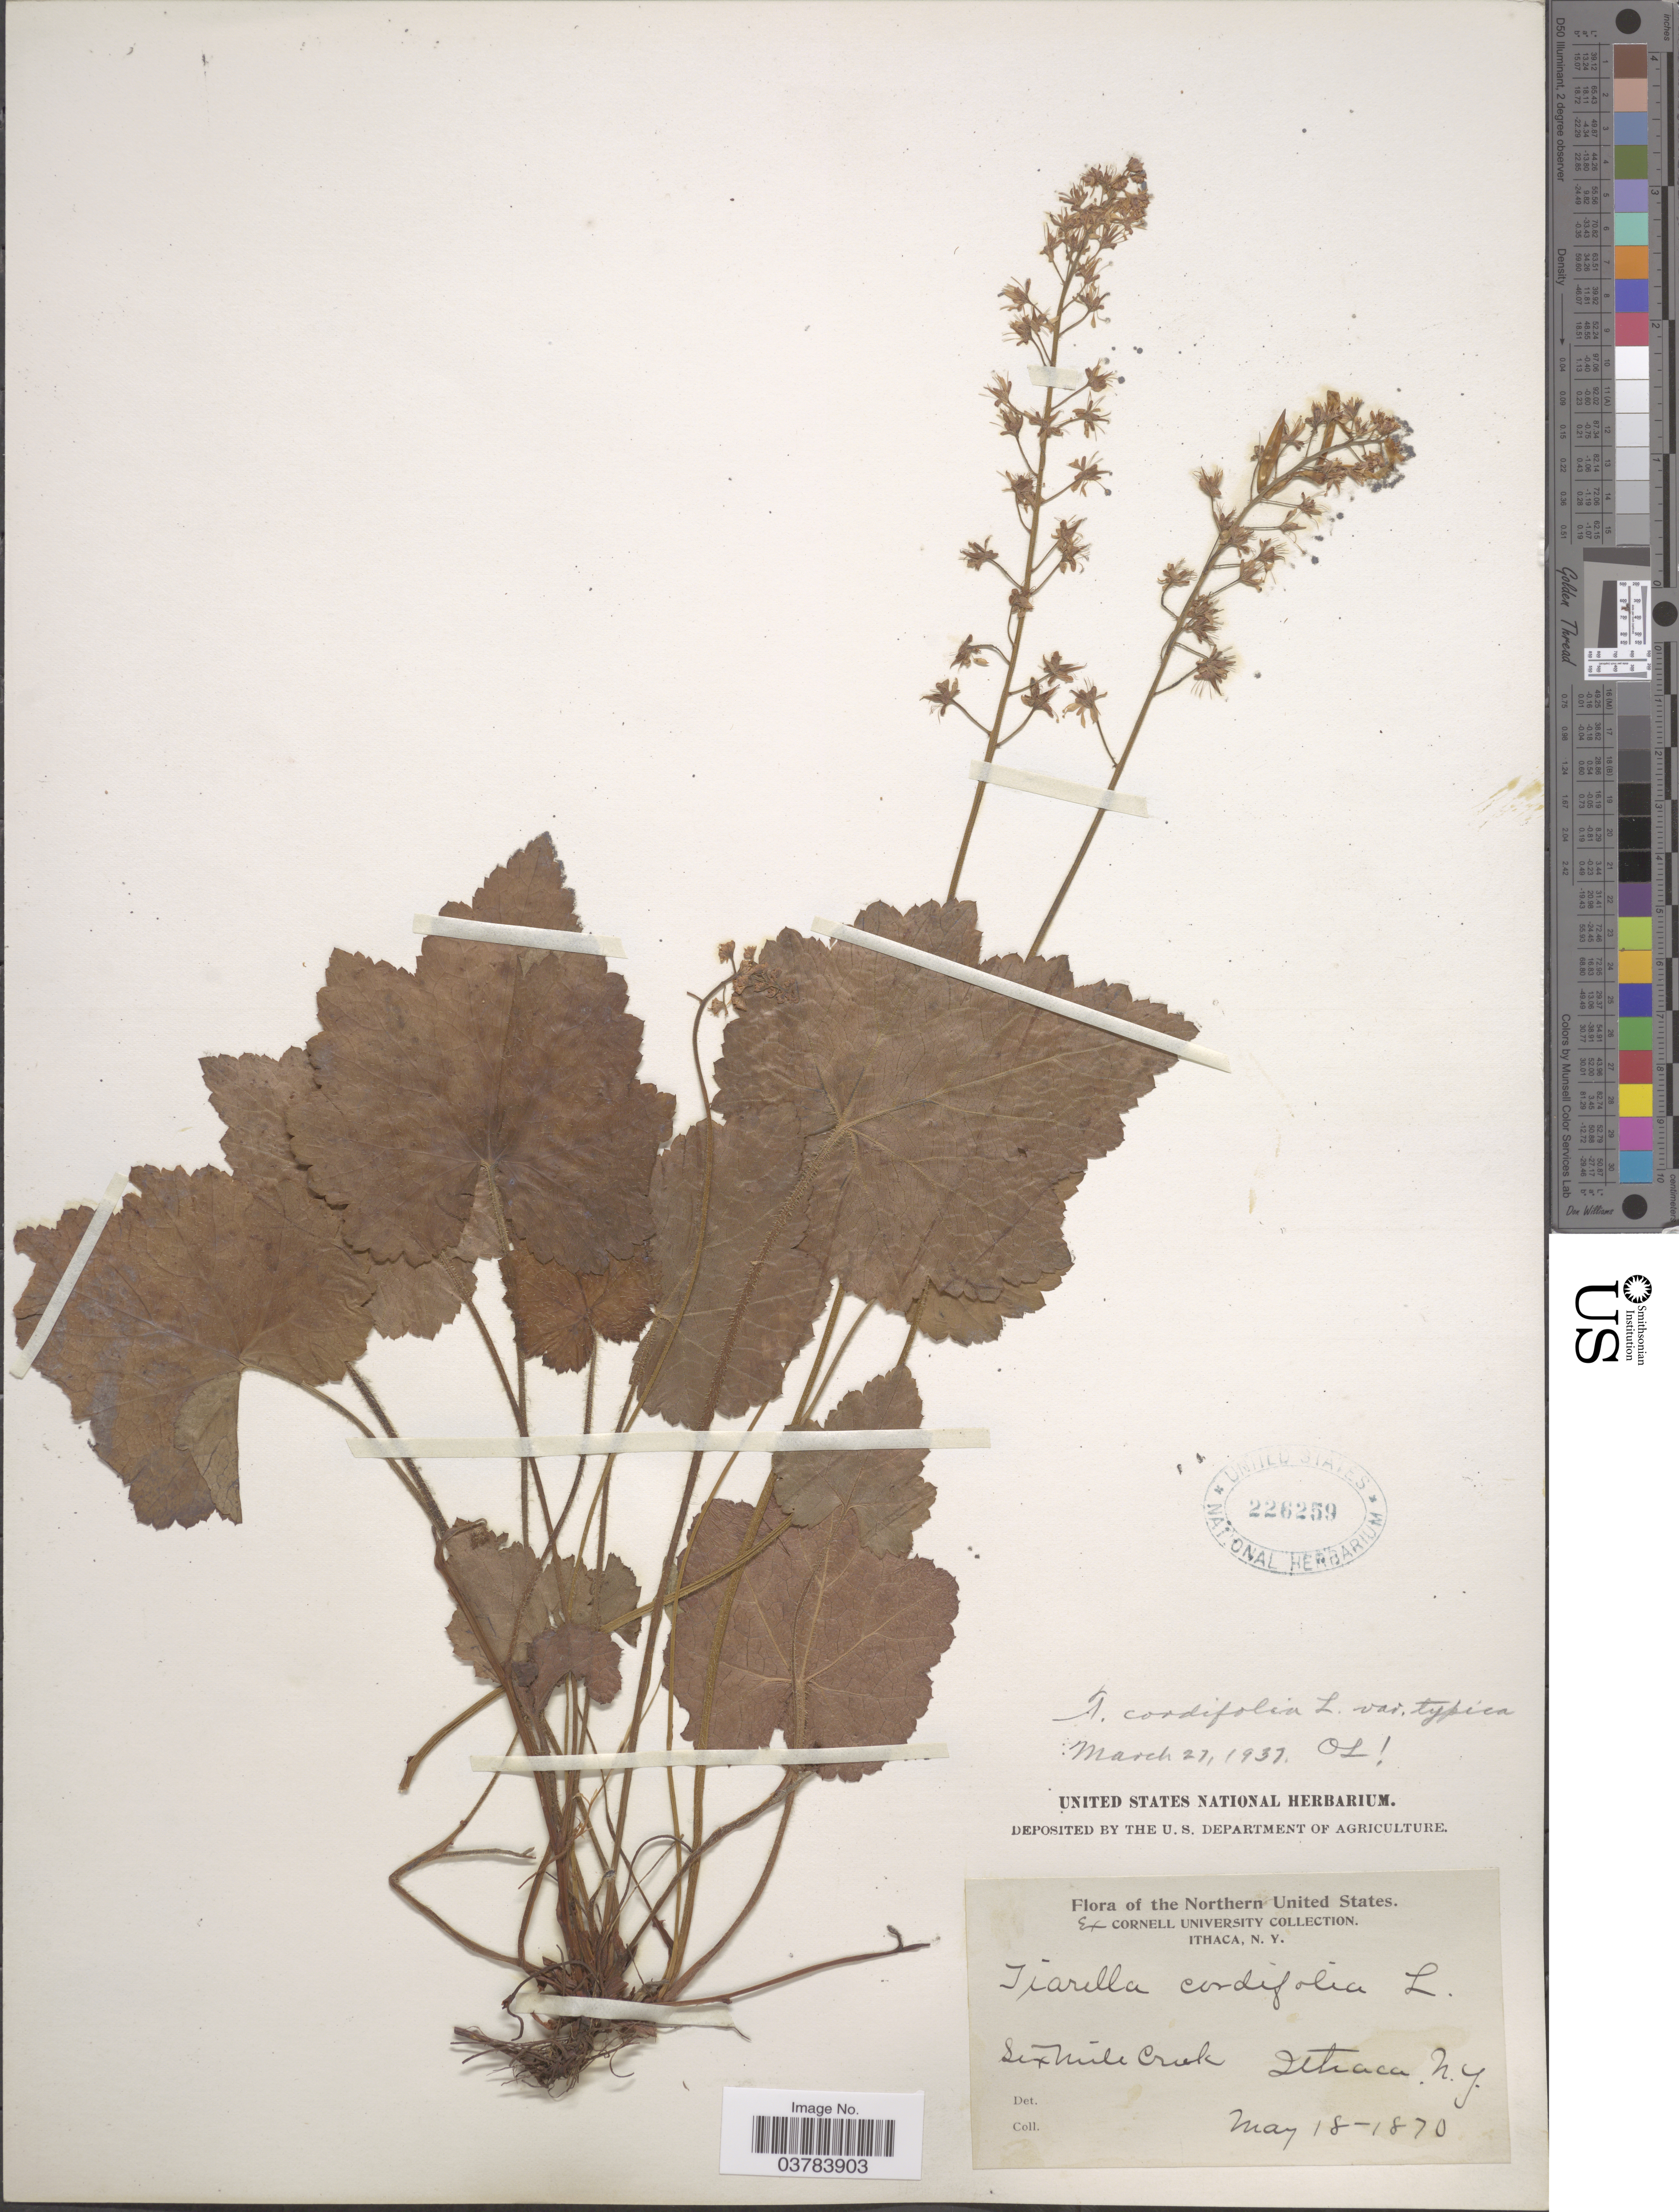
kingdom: Plantae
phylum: Tracheophyta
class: Magnoliopsida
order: Saxifragales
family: Saxifragaceae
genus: Tiarella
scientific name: Tiarella cordifolia var. typica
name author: Lakela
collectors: Cornell University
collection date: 1870-05-18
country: United States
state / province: New York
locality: Northern United States. Six Mile Creek. Ithaca.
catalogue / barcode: US 226259